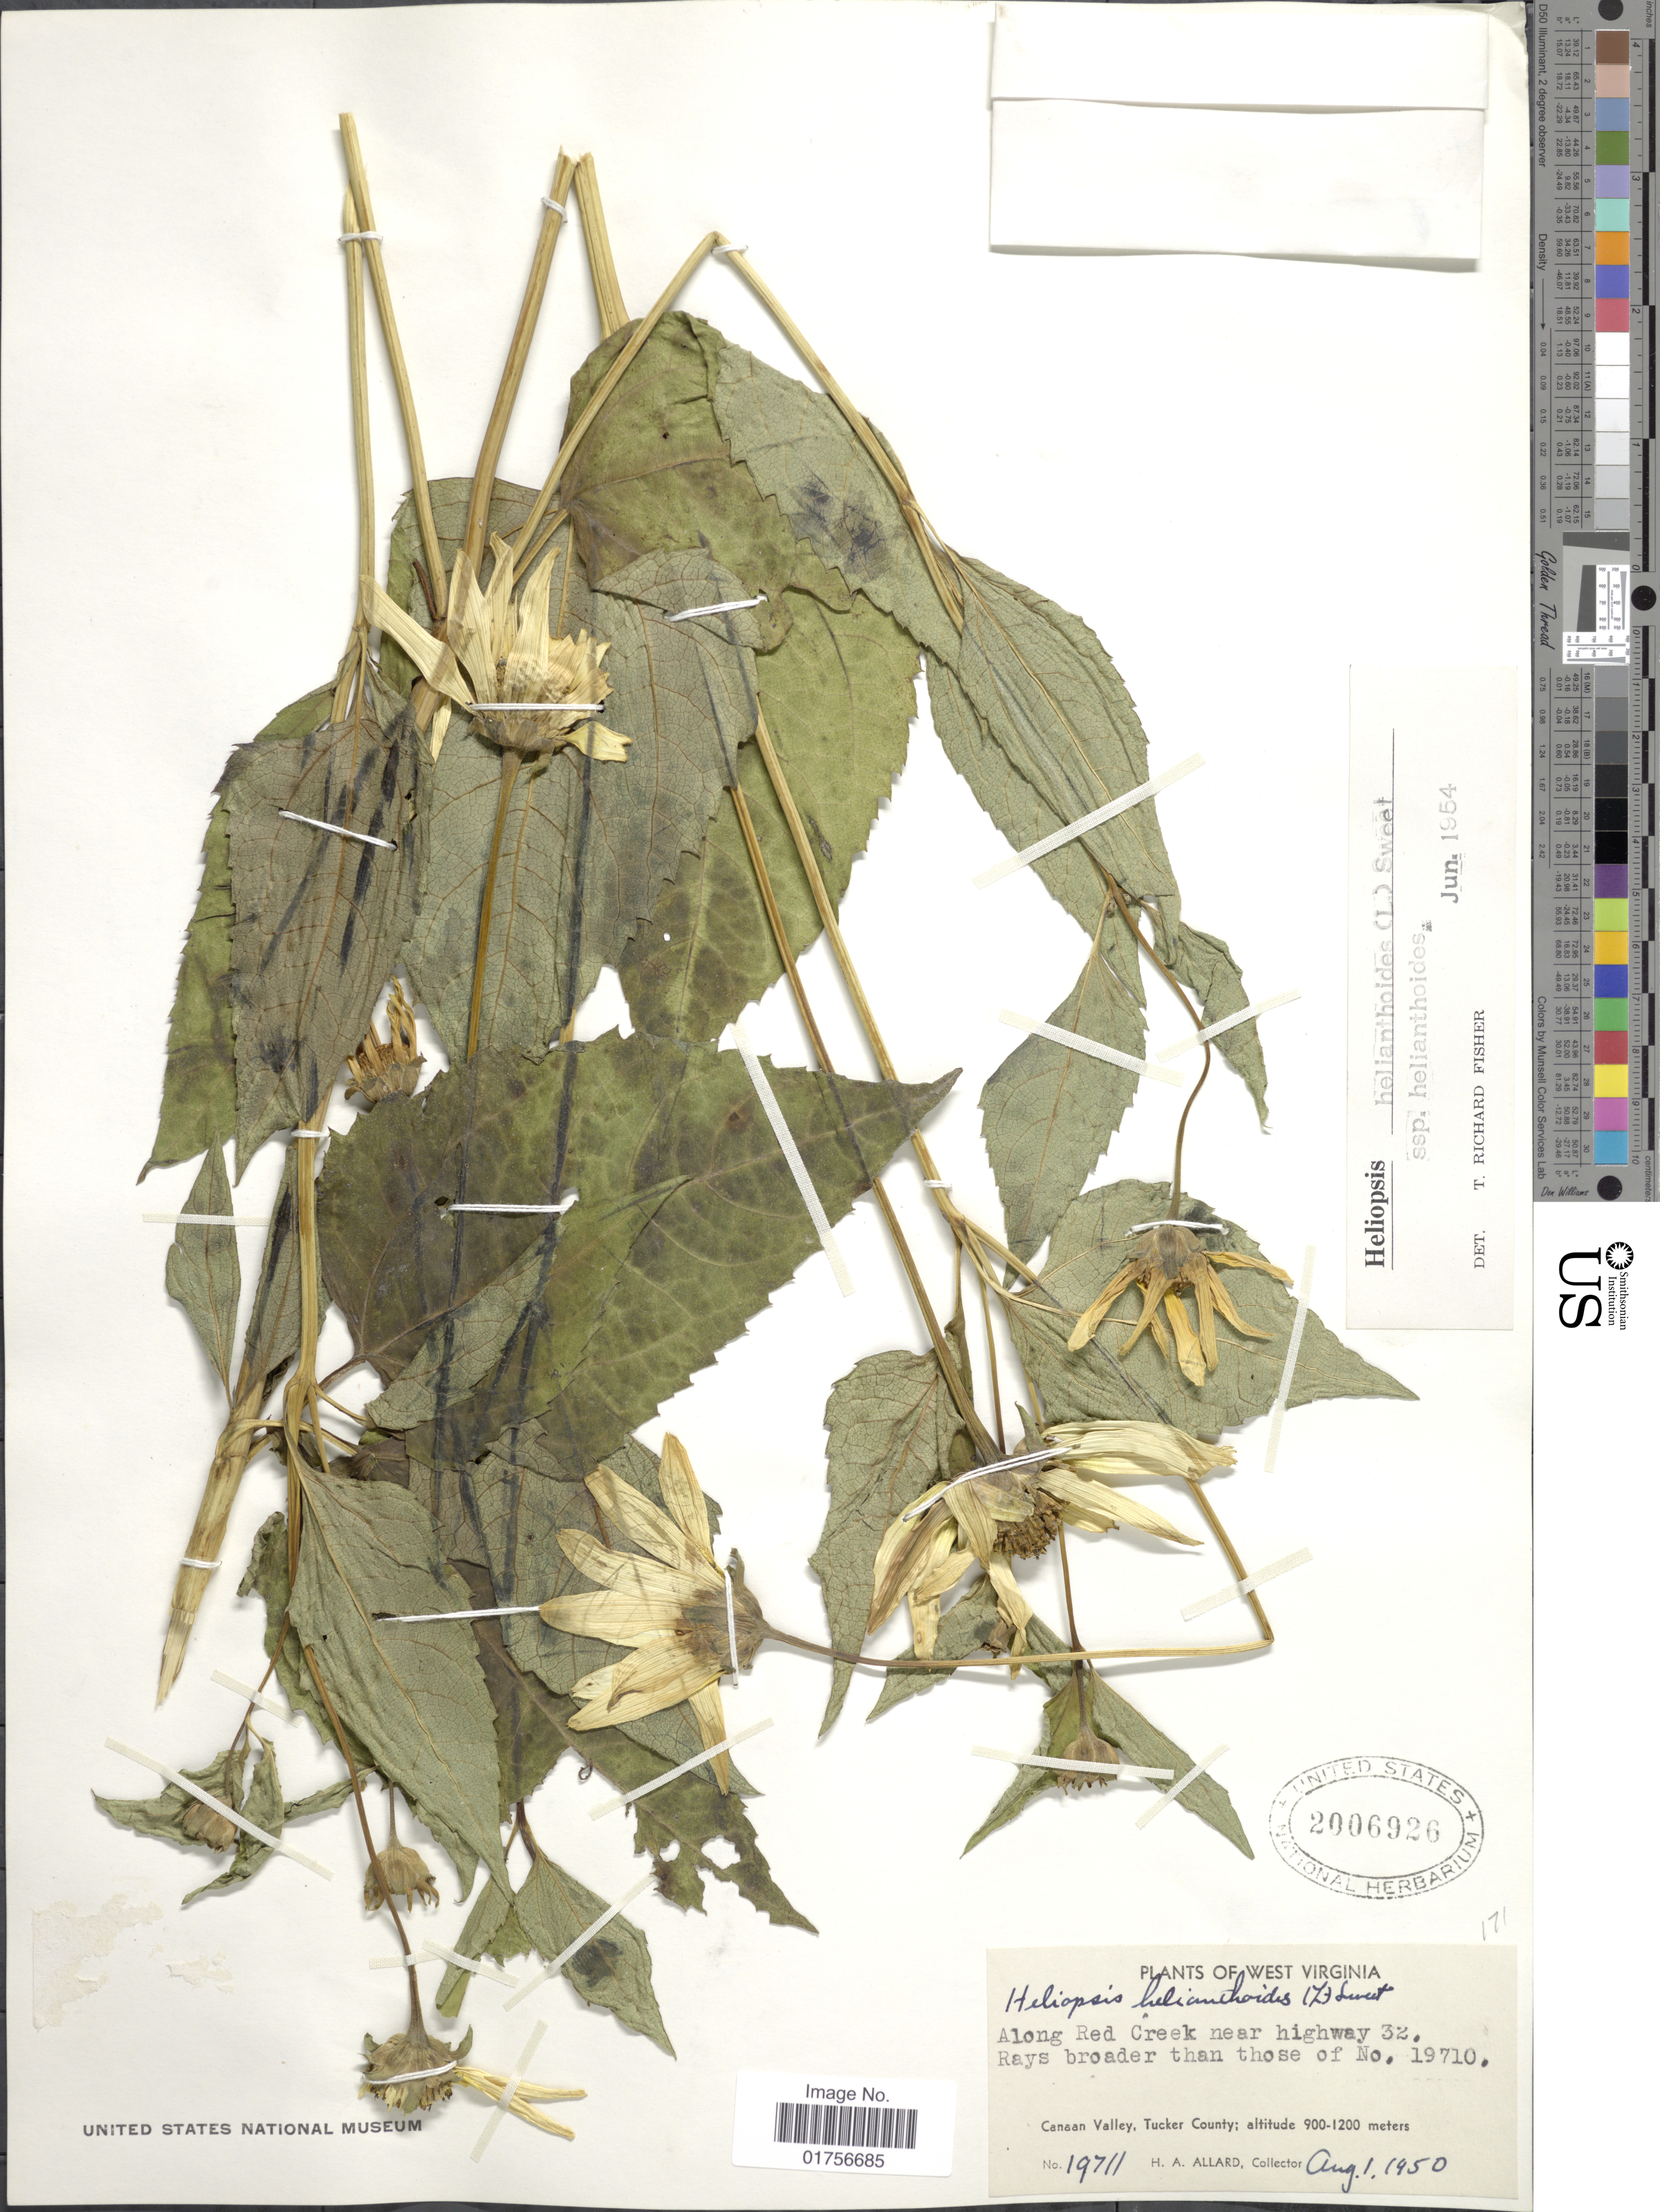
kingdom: Plantae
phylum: Tracheophyta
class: Magnoliopsida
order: Asterales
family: Asteraceae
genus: Heliopsis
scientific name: Heliopsis helianthoides subsp. helianthoides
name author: (L.) Sweet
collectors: H. A. Allard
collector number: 19711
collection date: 1950-08-01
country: United States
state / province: West Virginia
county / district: Tucker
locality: Along Red Creek near Highway 32, Canaan Valley, Tucker County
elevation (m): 900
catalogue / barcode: US 2006926